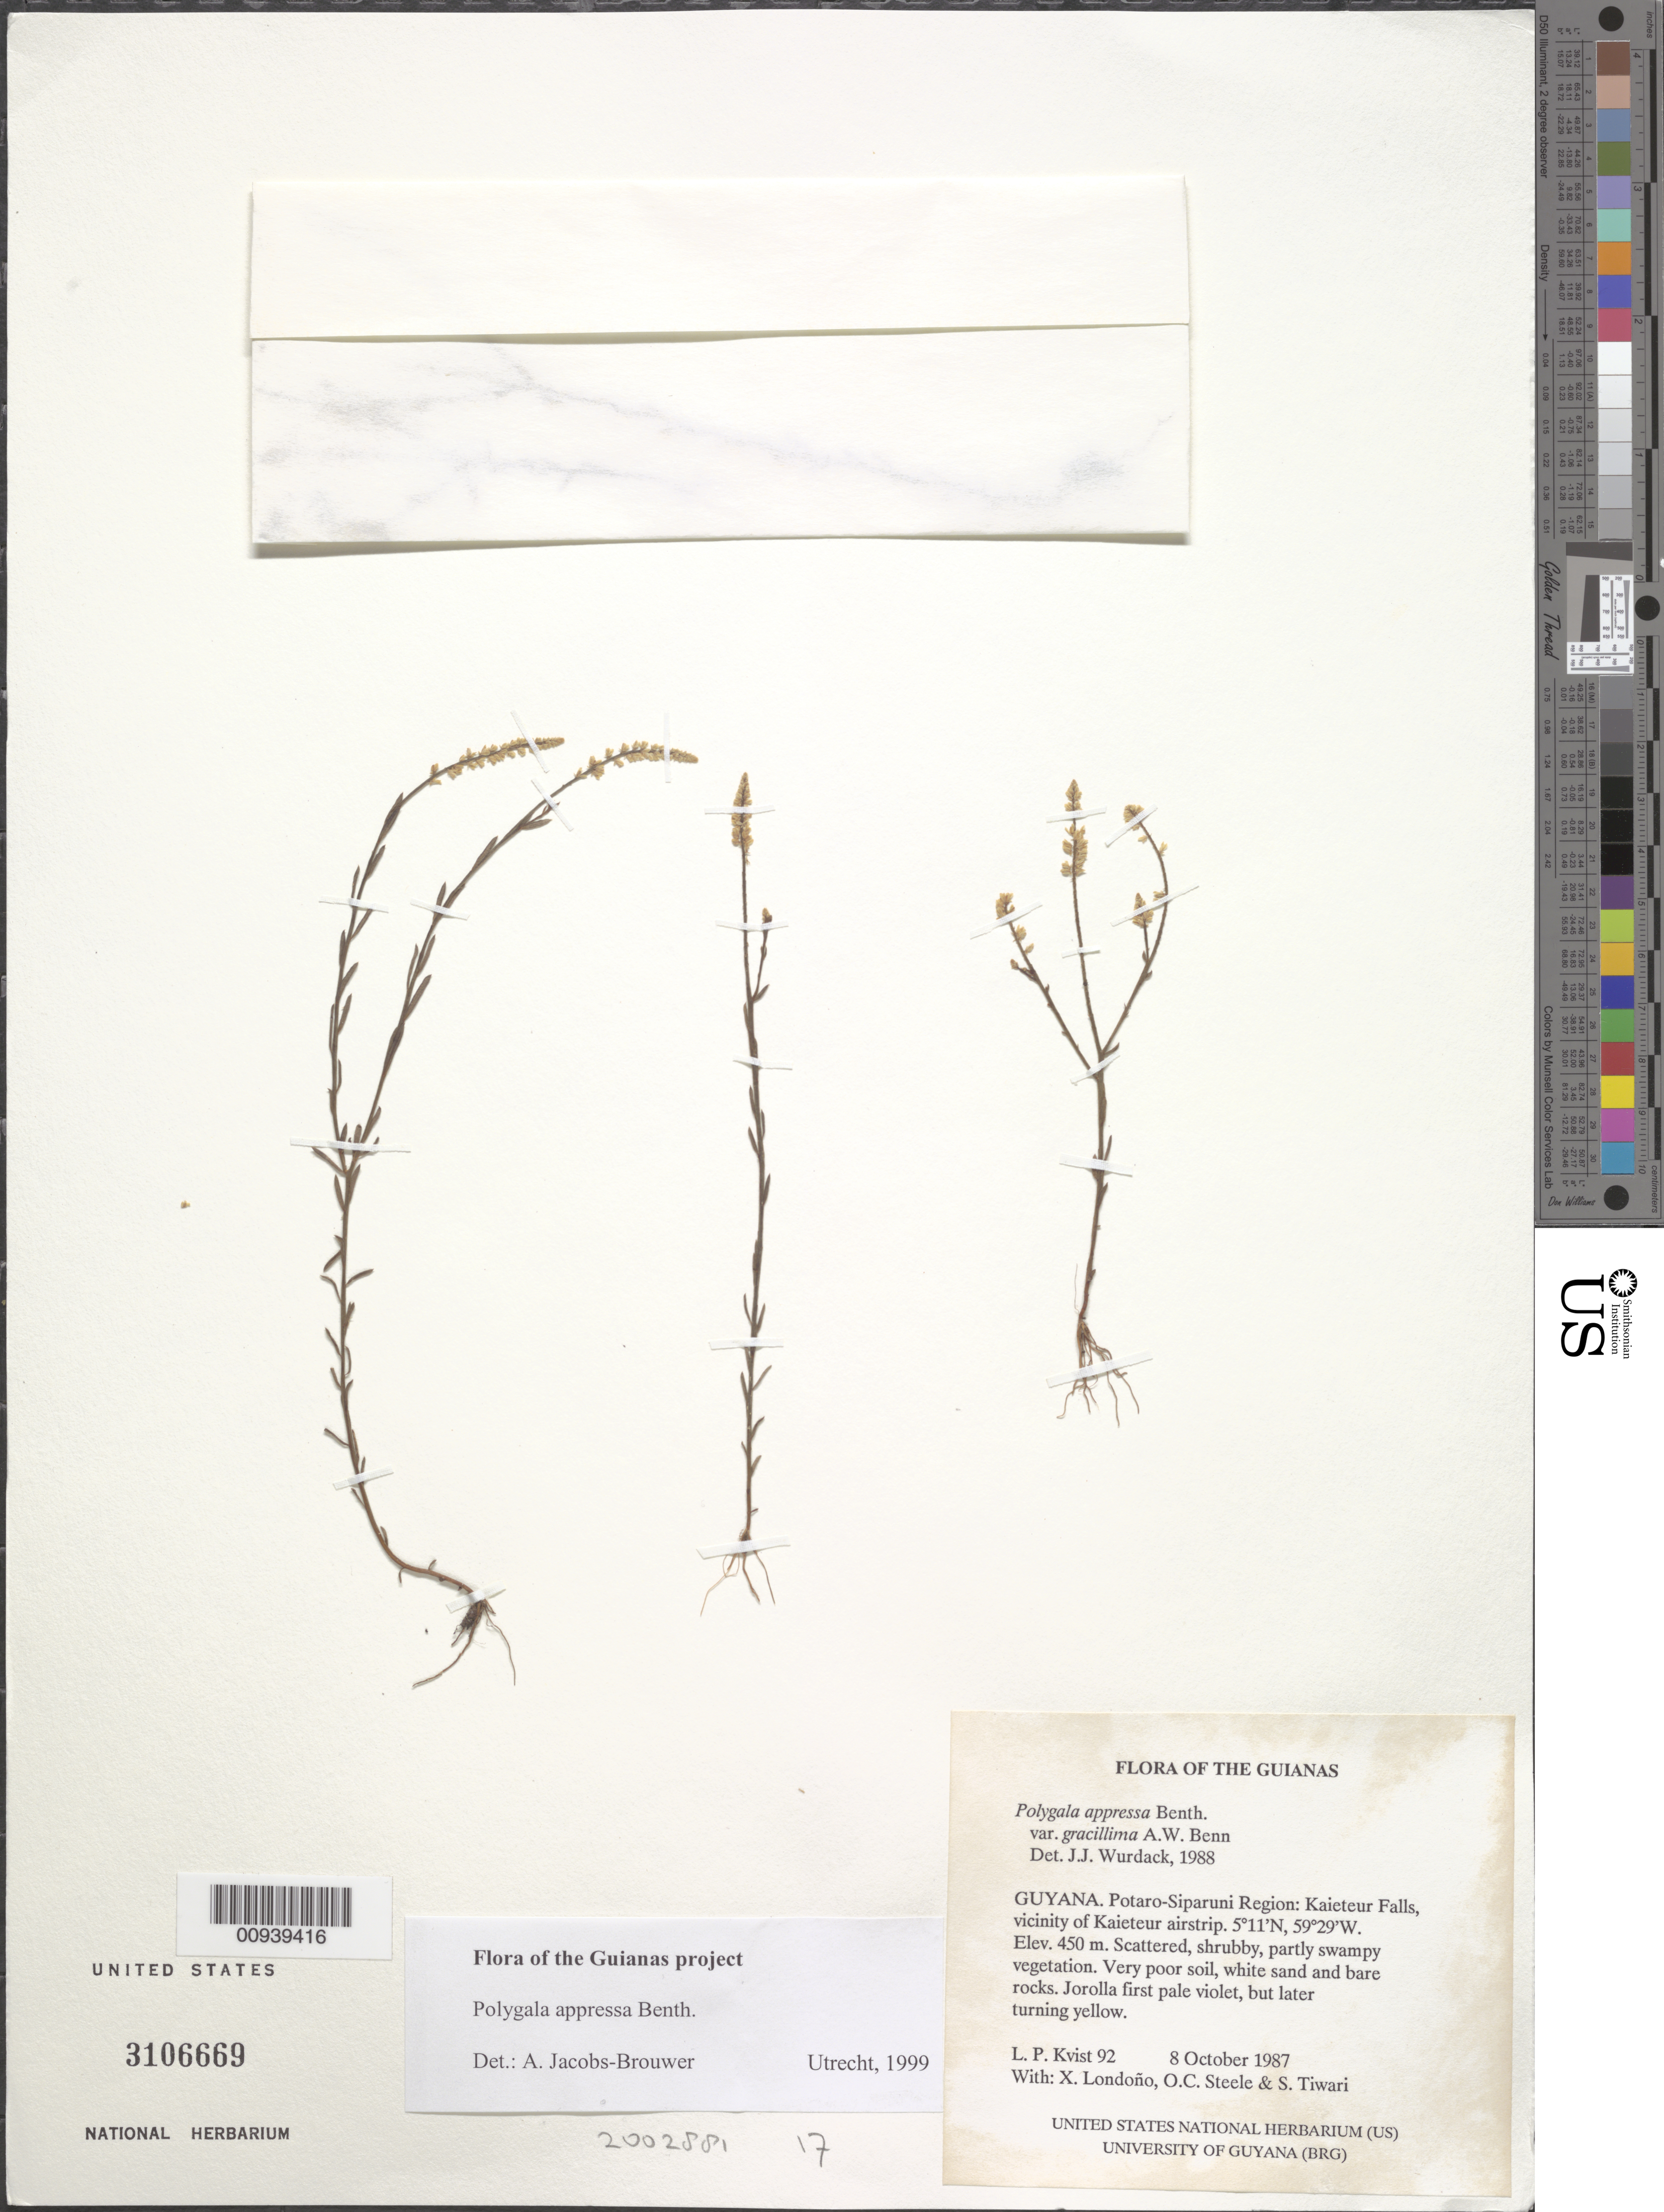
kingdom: Plantae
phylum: Tracheophyta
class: Magnoliopsida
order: Fabales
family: Polygalaceae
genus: Polygala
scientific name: Polygala appressa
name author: Benth.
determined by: Jacobs-Brouwer, A.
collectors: L. P. Kvist, X. Londoño, O. C. Steele & S. Tiwari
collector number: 92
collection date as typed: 8 October 1987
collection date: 1987-10-08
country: Guyana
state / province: Potaro-Siparuni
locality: Kaieteur Falls, vicinity of Kaieteur airstrip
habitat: Scattered, shrubby, partly swampy vegetation. Very poor soil, white sand and bare rocks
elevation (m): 450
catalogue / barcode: US 3106669